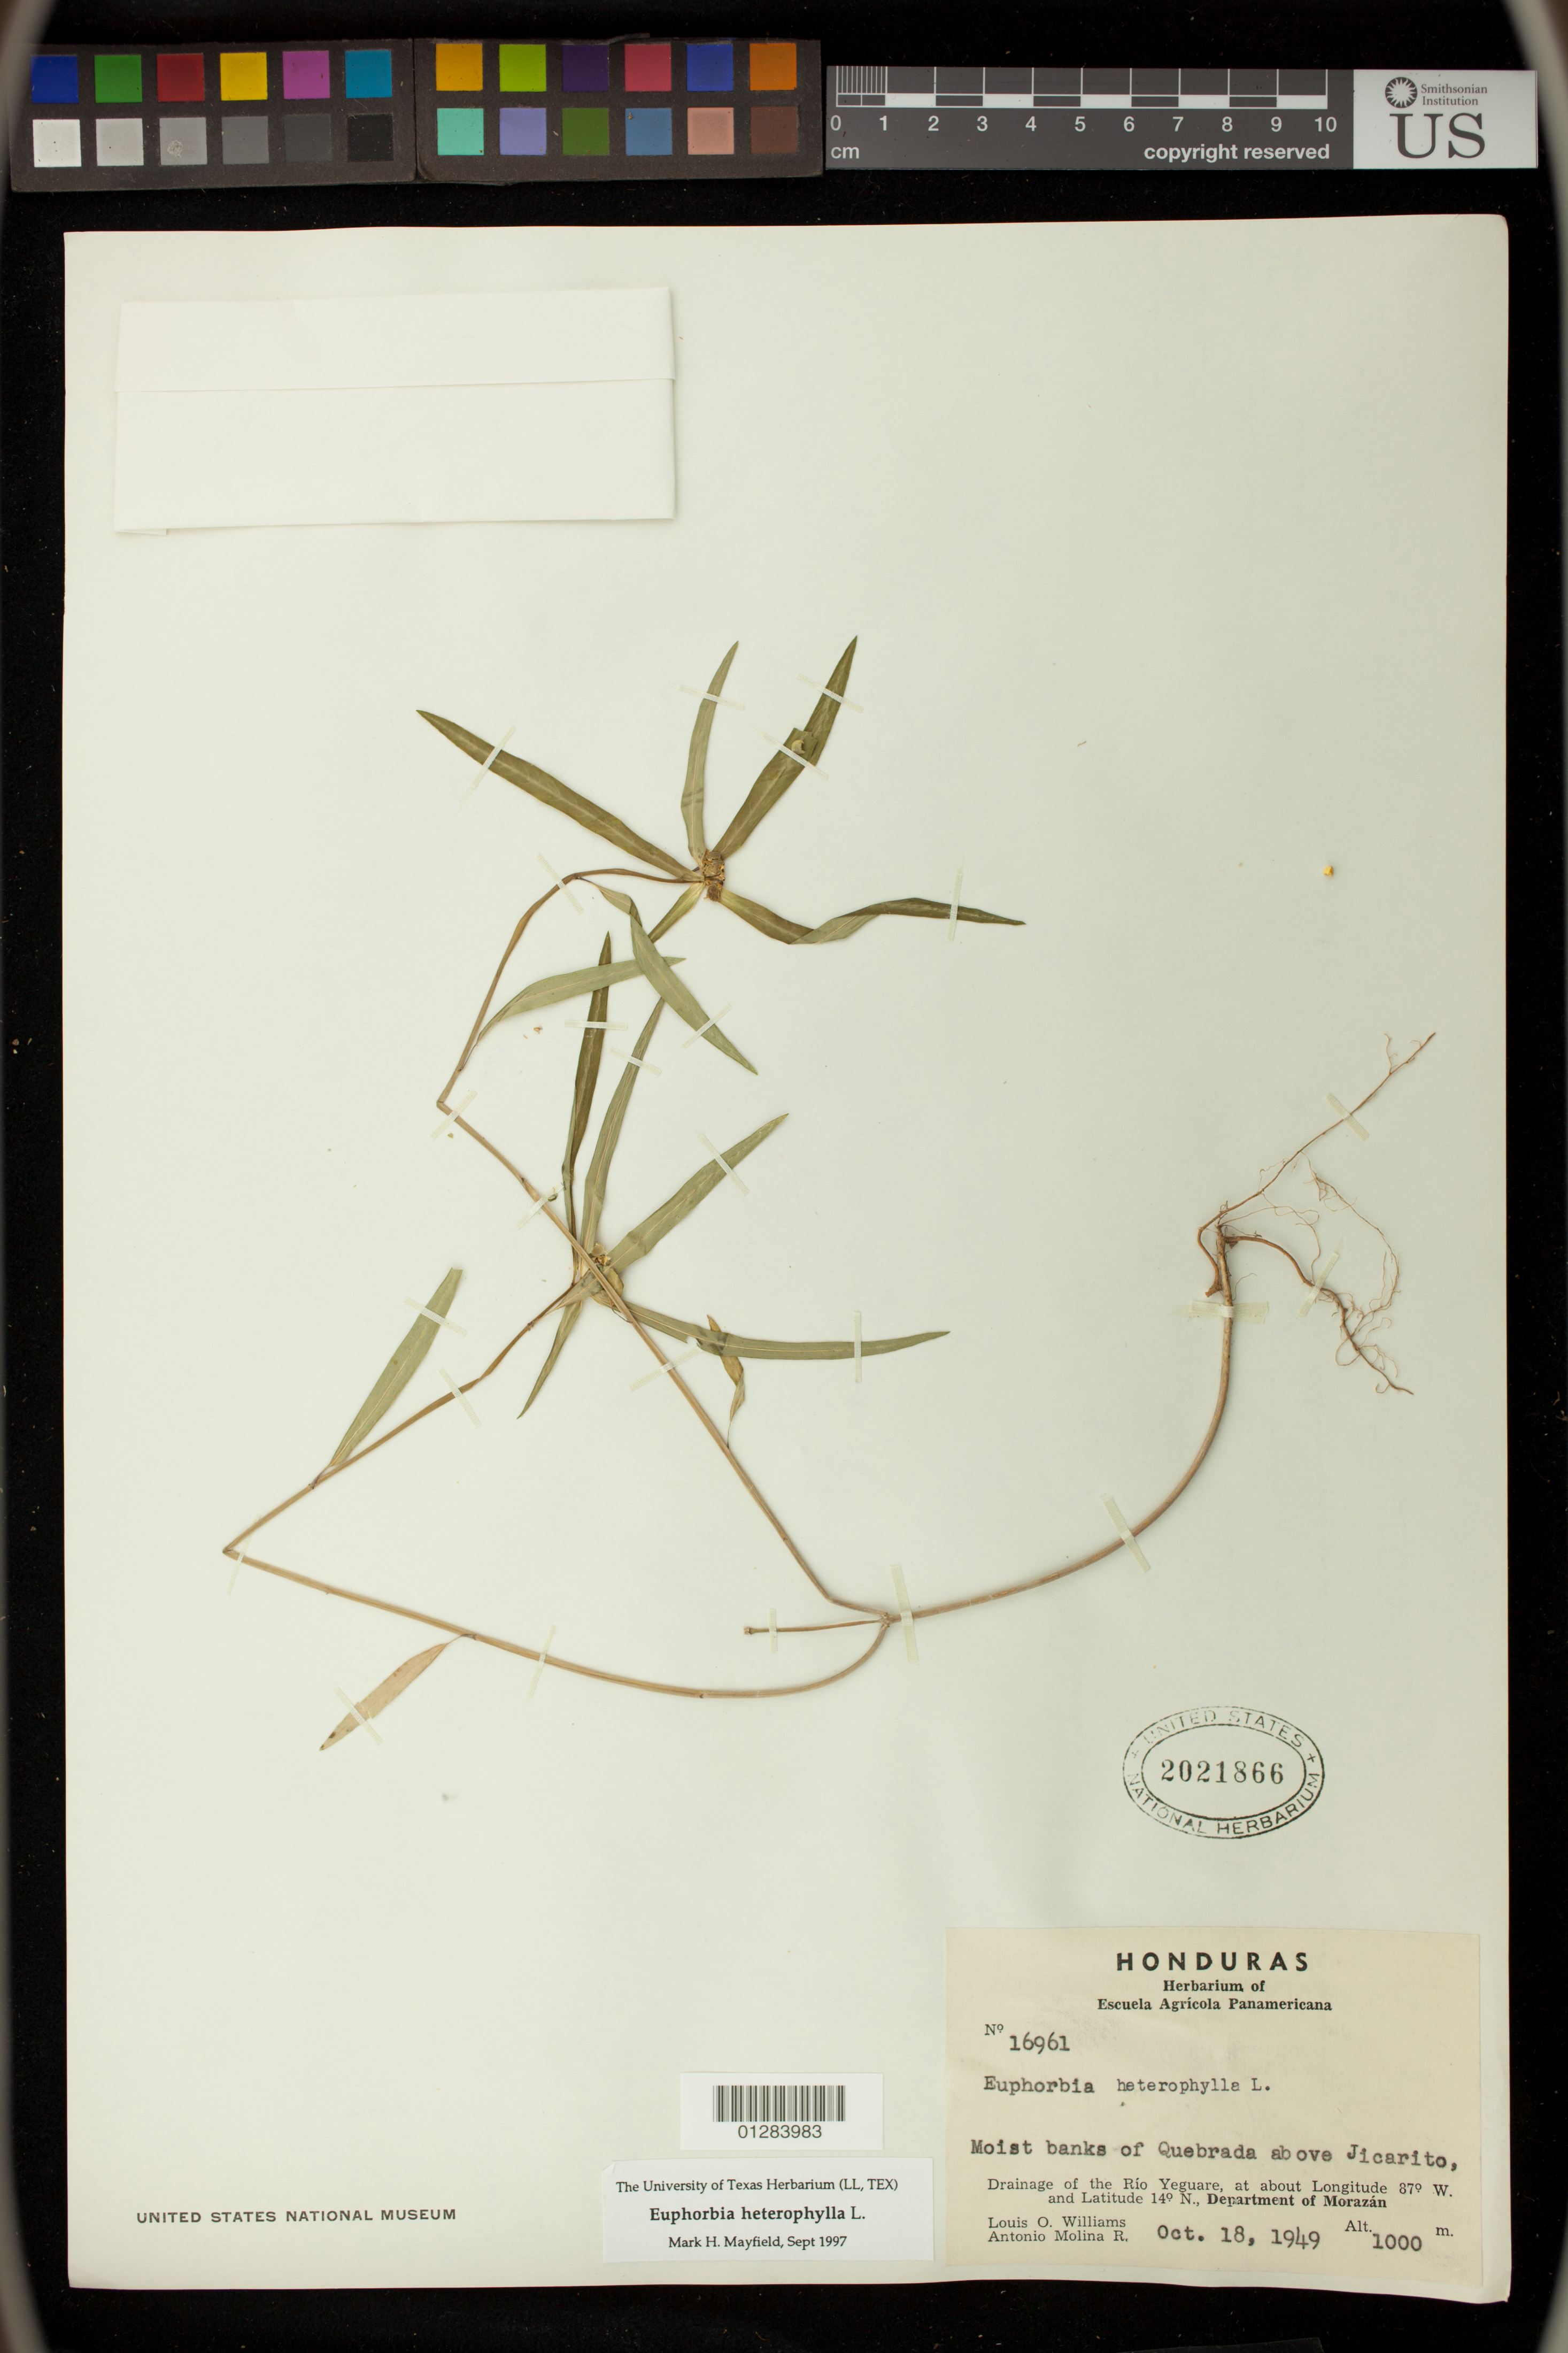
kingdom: Plantae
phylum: Tracheophyta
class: Magnoliopsida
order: Malpighiales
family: Euphorbiaceae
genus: Euphorbia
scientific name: Euphorbia heterophylla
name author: L.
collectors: L. O. Williams & A. Molina R.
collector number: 16961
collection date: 1949-10-18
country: Honduras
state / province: Fco. Morazán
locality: Drainage of the Rio Yeguare. Banks of Quebrada above Jicarito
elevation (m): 1000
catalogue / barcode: US 2021866